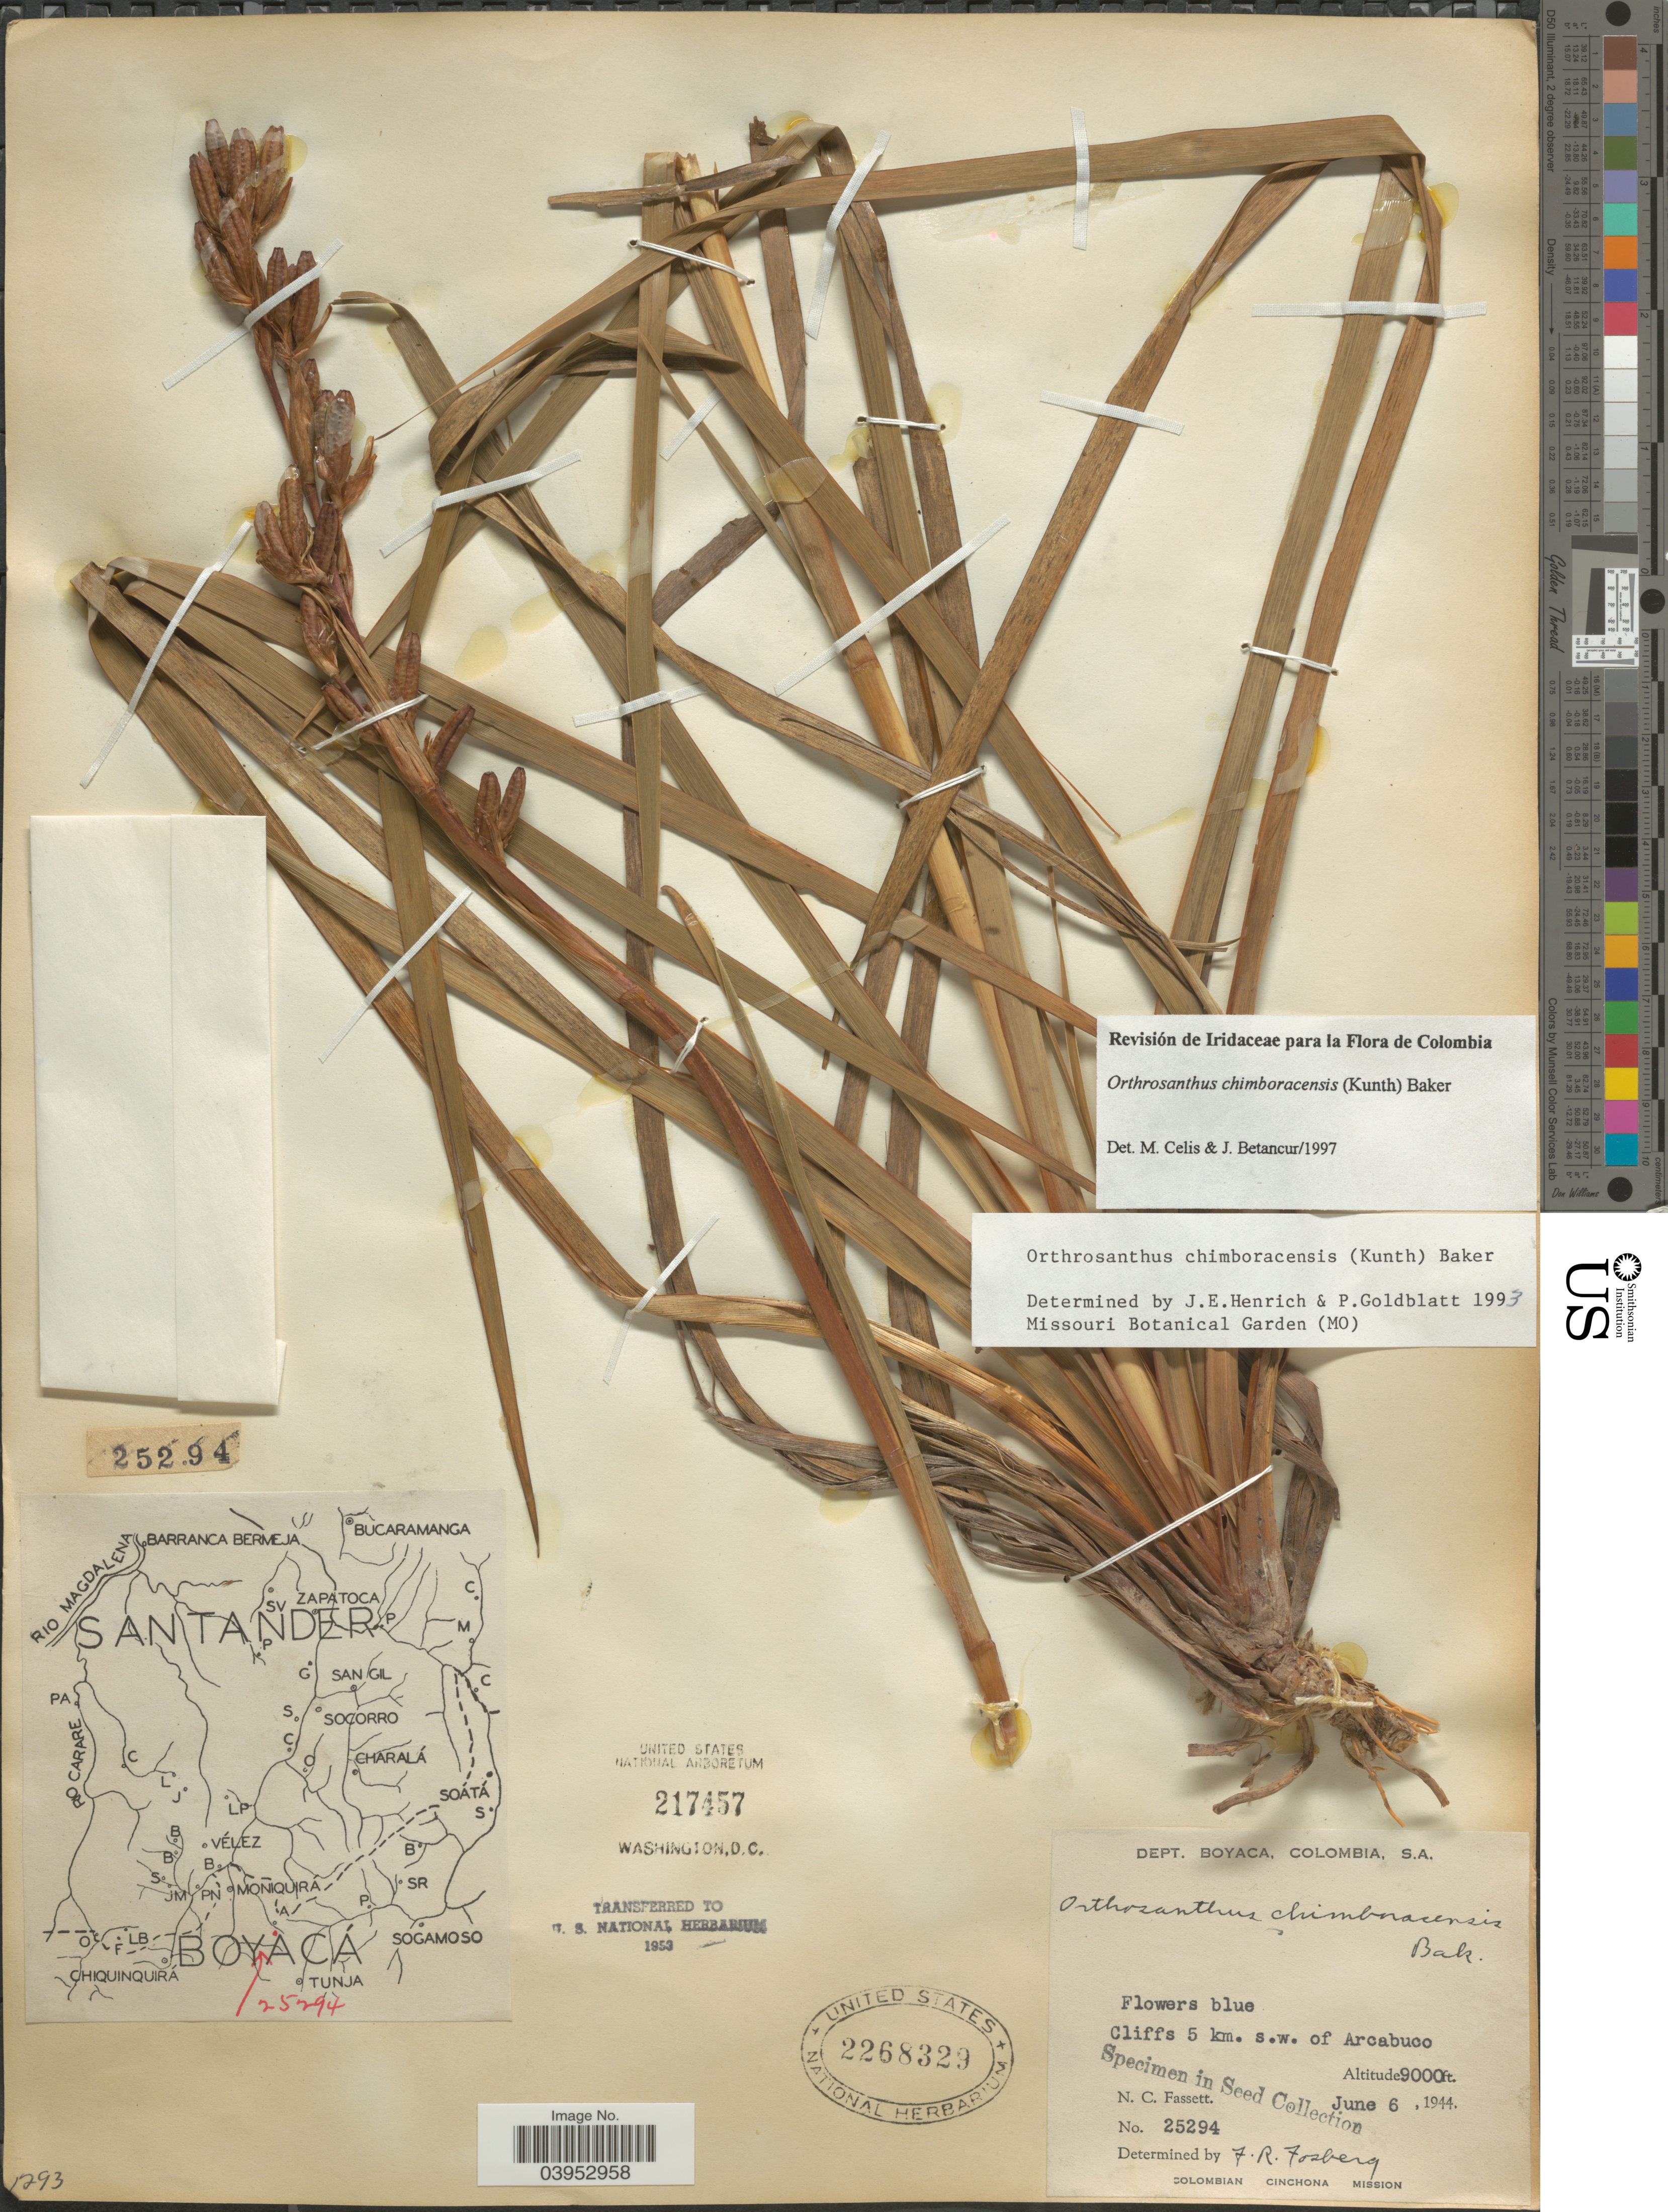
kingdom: Plantae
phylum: Tracheophyta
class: Liliopsida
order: Asparagales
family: Iridaceae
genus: Orthrosanthus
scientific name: Orthrosanthus chimboracensis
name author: (Kunth) Baker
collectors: N. C. Fassett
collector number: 25294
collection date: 1944-06-06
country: Colombia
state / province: Boyacá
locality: Dept. Boyaca. Cliffs 5 km. s.w. of Arcabuco.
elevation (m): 2743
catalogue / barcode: US 2268329